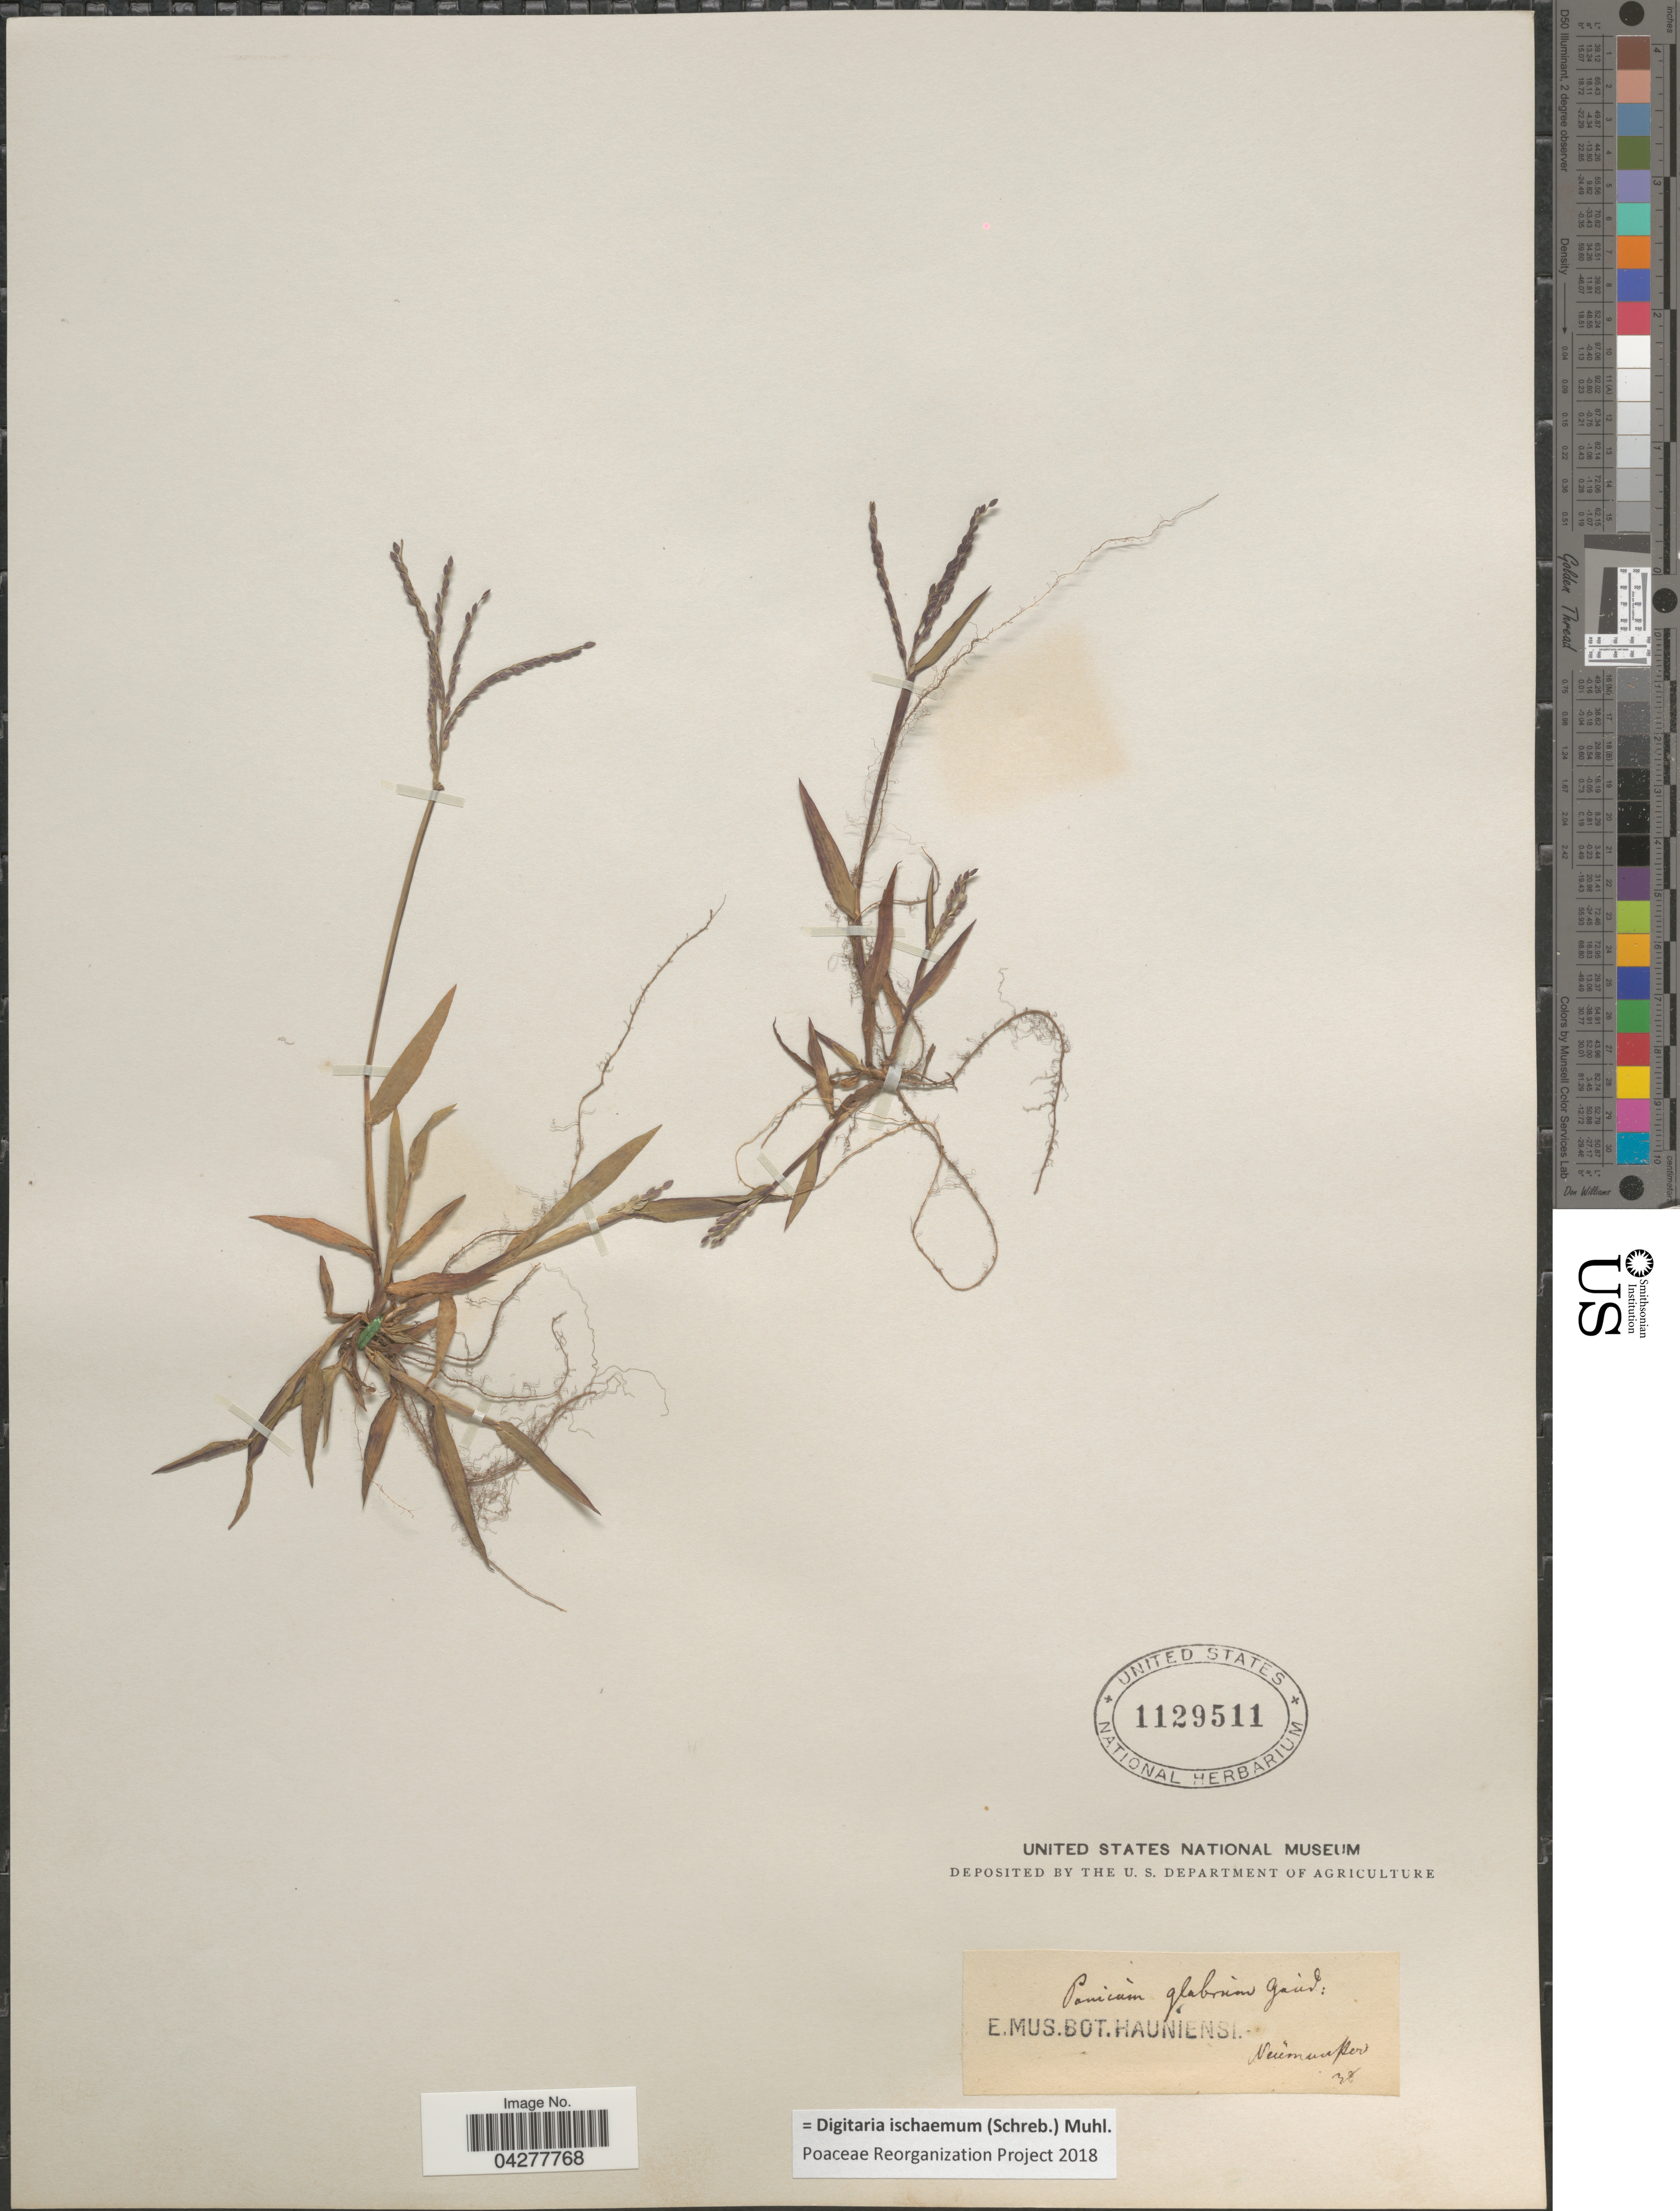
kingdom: Plantae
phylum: Tracheophyta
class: Liliopsida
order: Poales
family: Poaceae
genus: Digitaria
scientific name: Digitaria ischaemum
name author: (Schreber) Schreber ex Muhl.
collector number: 38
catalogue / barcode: US 1129511